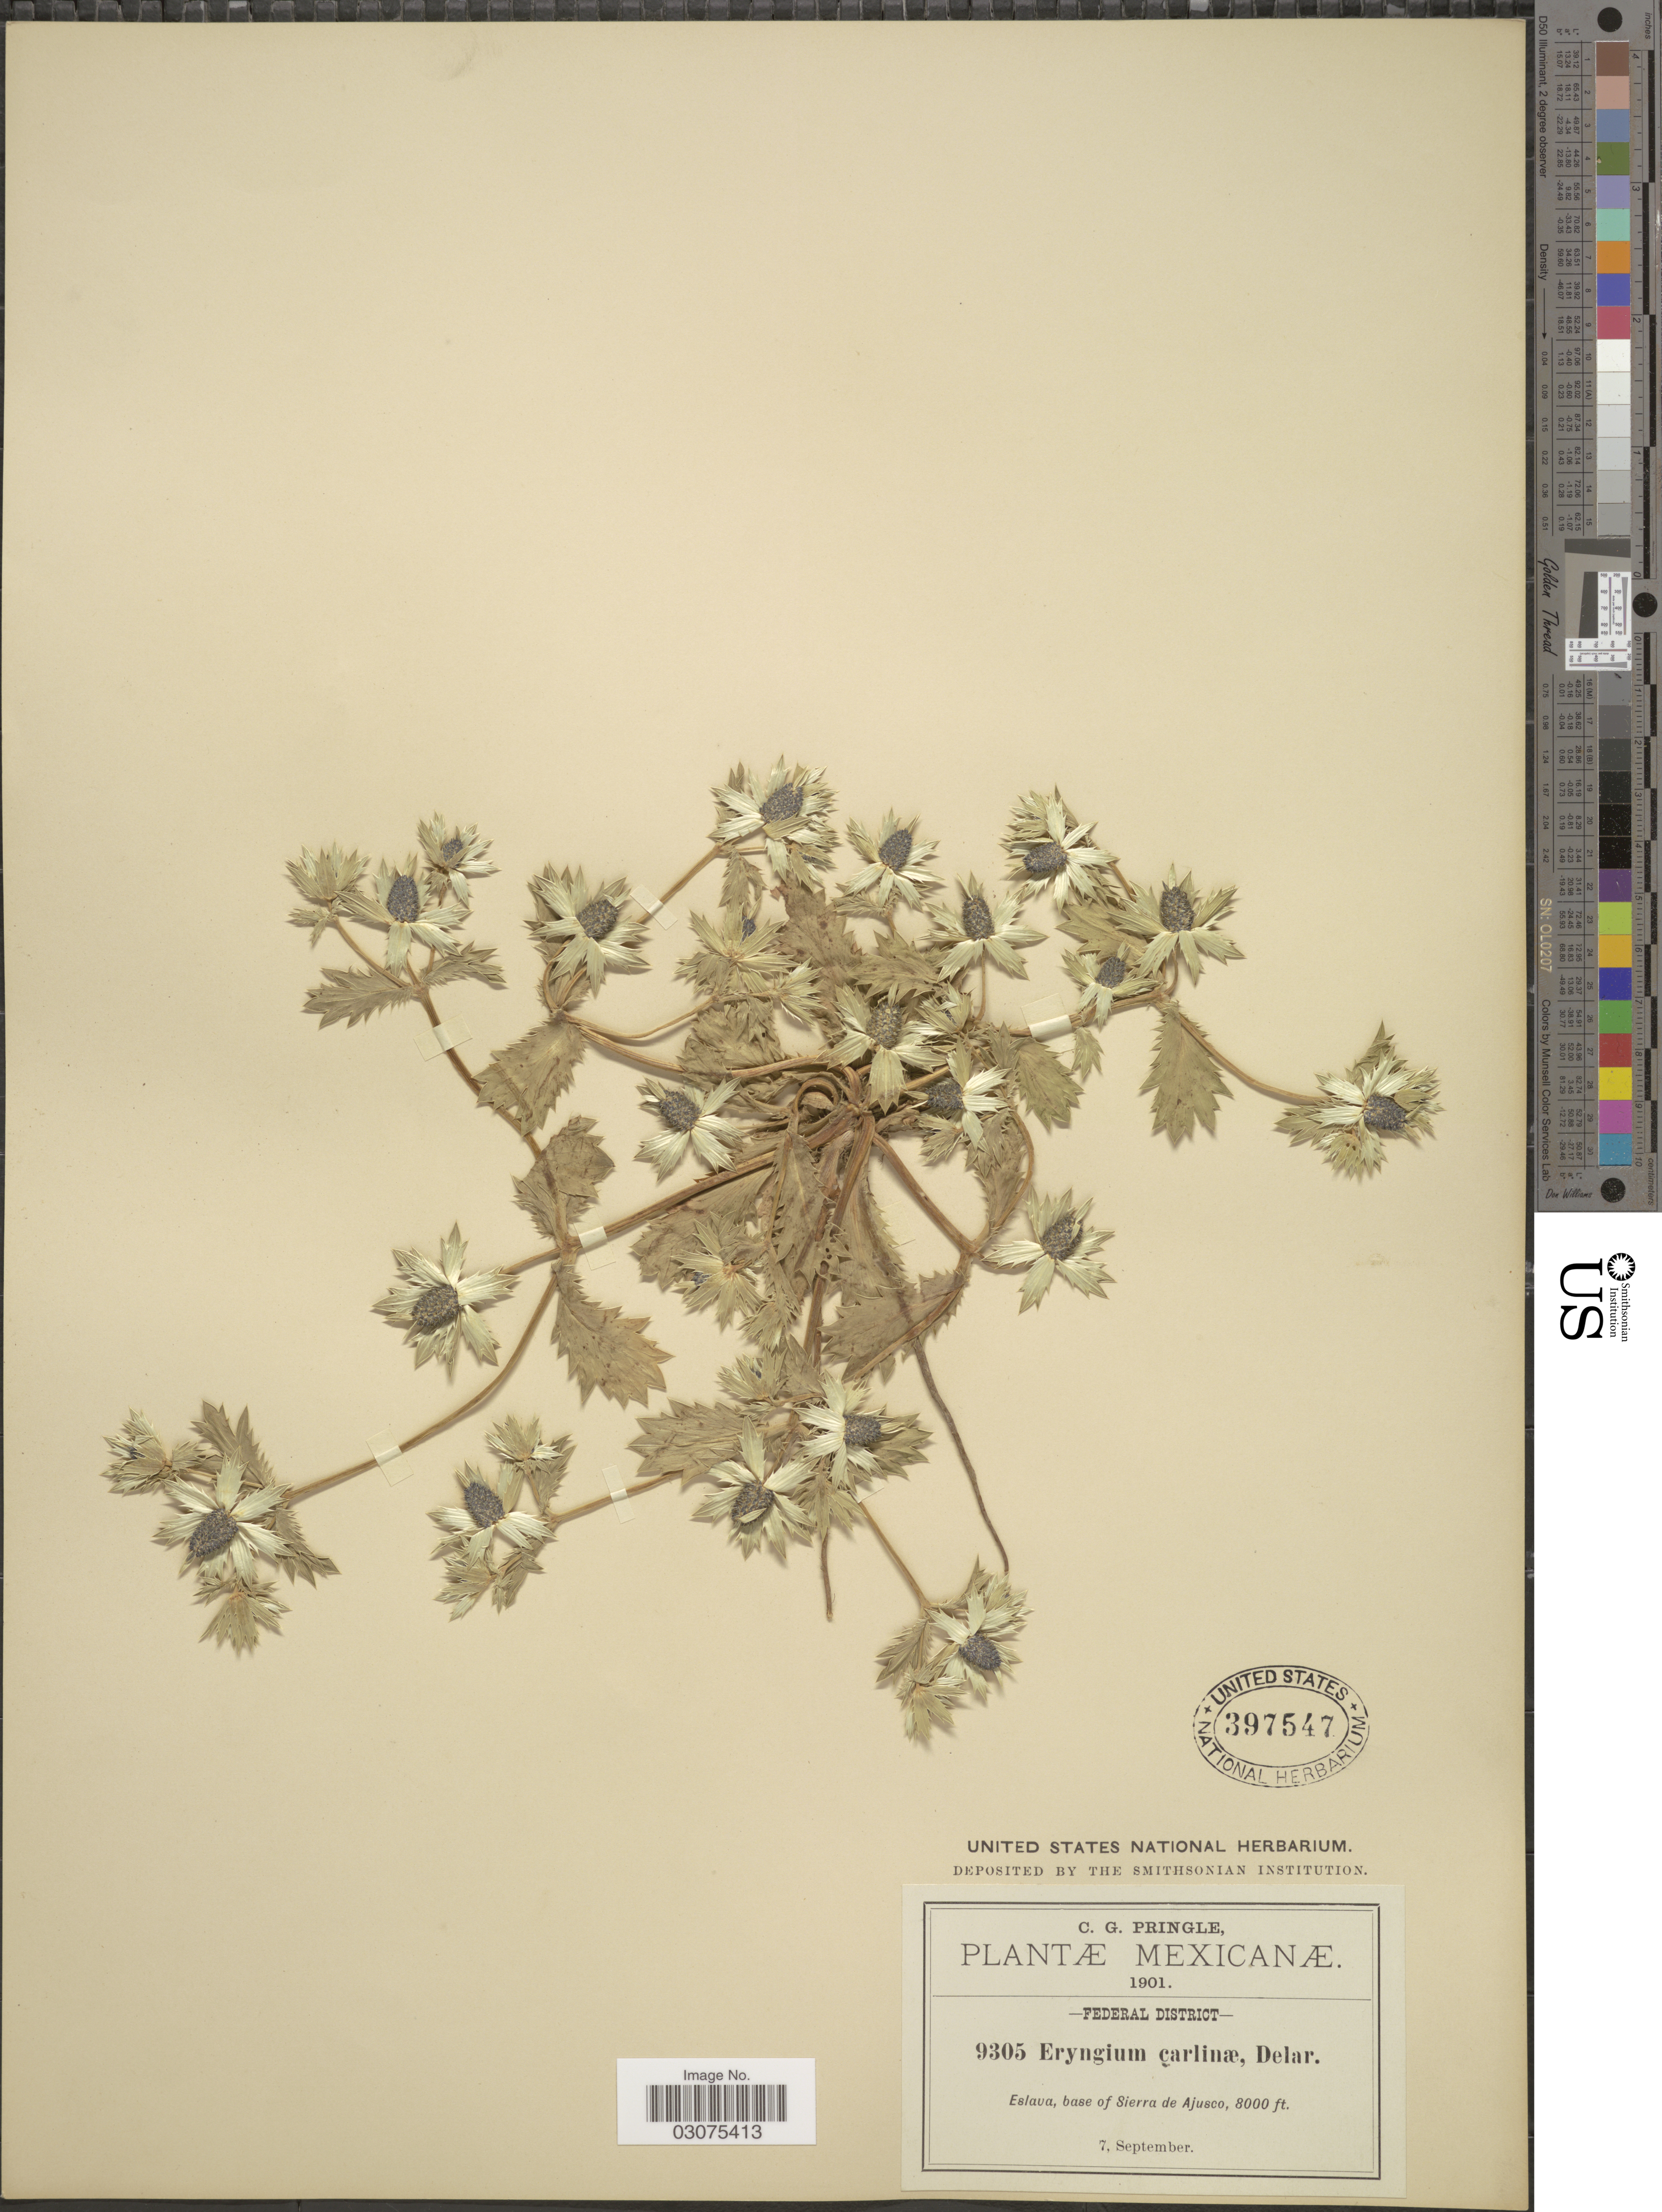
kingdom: Plantae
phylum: Tracheophyta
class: Magnoliopsida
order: Apiales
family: Apiaceae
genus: Eryngium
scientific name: Eryngium carlinae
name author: F. Delaroche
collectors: C. G. Pringle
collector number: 9305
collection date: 1901-09-07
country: Mexico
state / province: Distrito Federal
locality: Federal District, Eslava, base of Sierra de Ajusco.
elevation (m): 2438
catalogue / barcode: US 397547